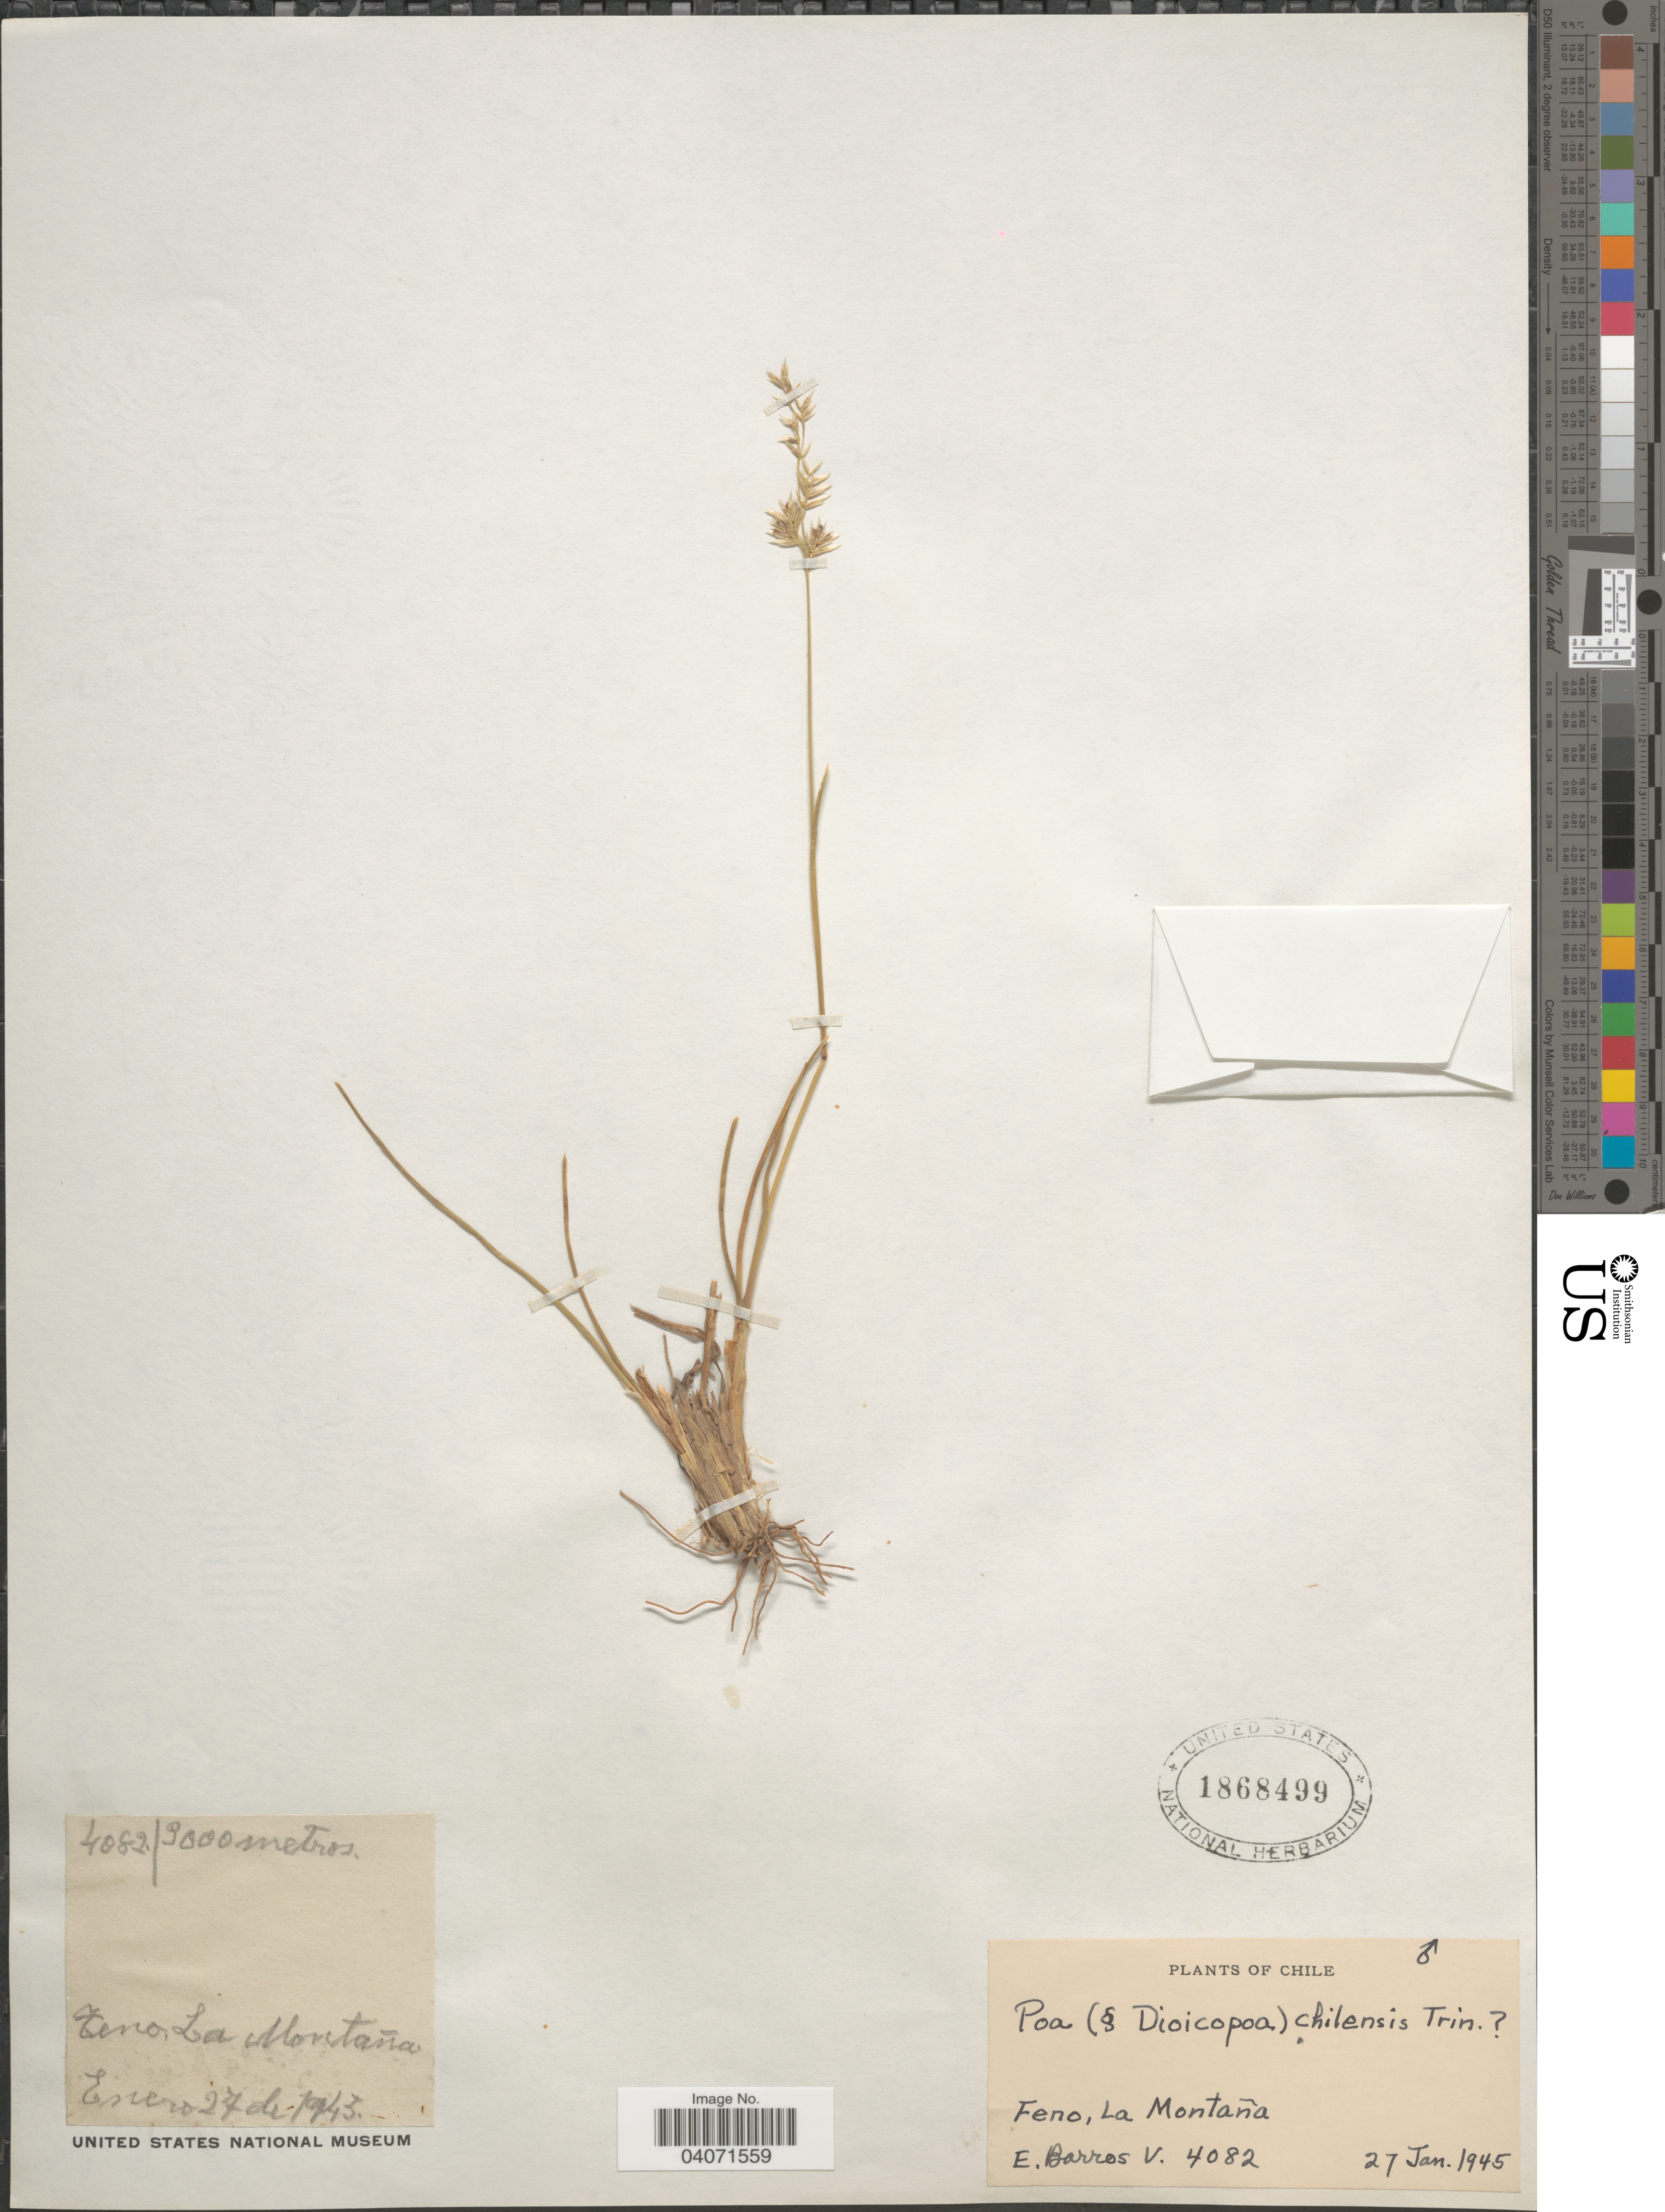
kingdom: Plantae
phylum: Tracheophyta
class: Liliopsida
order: Poales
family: Poaceae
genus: Poa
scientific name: Poa sp.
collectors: E. Barros V.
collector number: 4082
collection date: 1945-01-27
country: Chile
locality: Feno, La Montaña.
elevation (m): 9000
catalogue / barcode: US 1868499